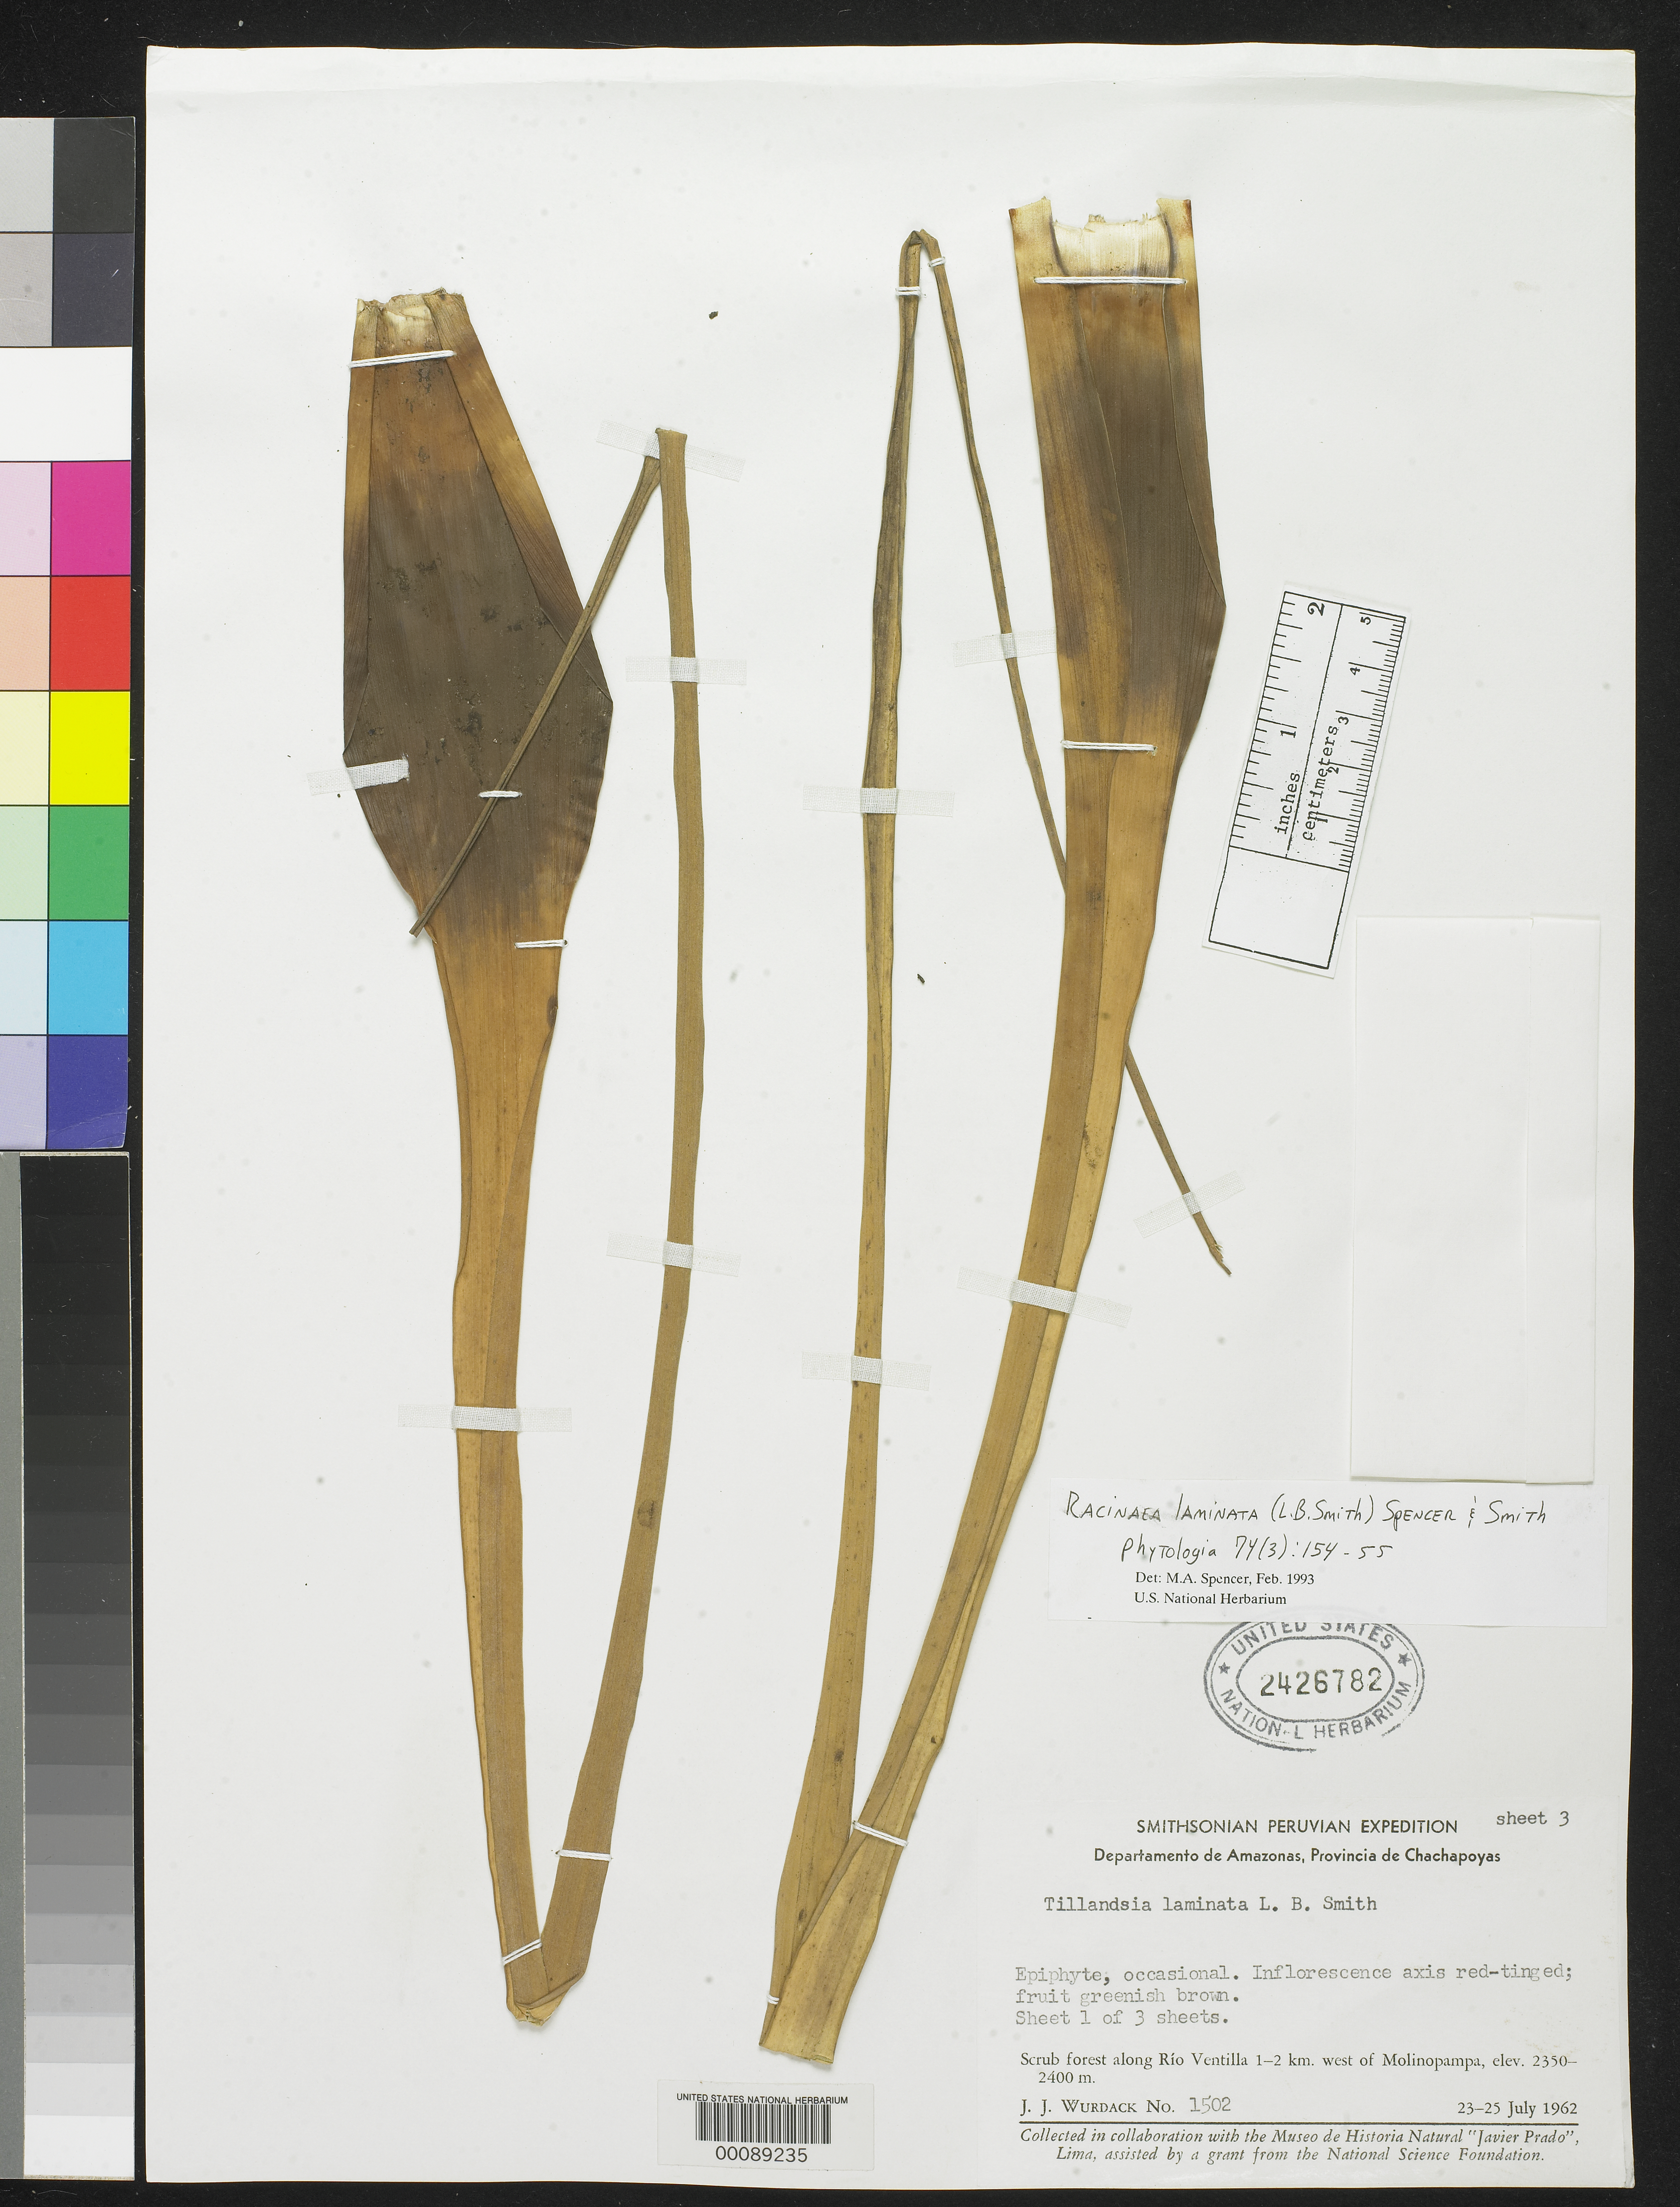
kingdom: Plantae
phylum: Tracheophyta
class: Liliopsida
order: Poales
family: Bromeliaceae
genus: Tillandsia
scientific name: Tillandsia laminata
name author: L.B. Sm.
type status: Holotype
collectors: J. J. Wurdack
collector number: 1502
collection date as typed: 23 Jul 1962 to 25 Jul 1962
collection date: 1962-07-23/1962-07-25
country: Peru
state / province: Amazonas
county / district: Chachapoyas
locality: along Río Ventilla, 1 - 2 km W of Molinopampa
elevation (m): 2350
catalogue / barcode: US 2426782